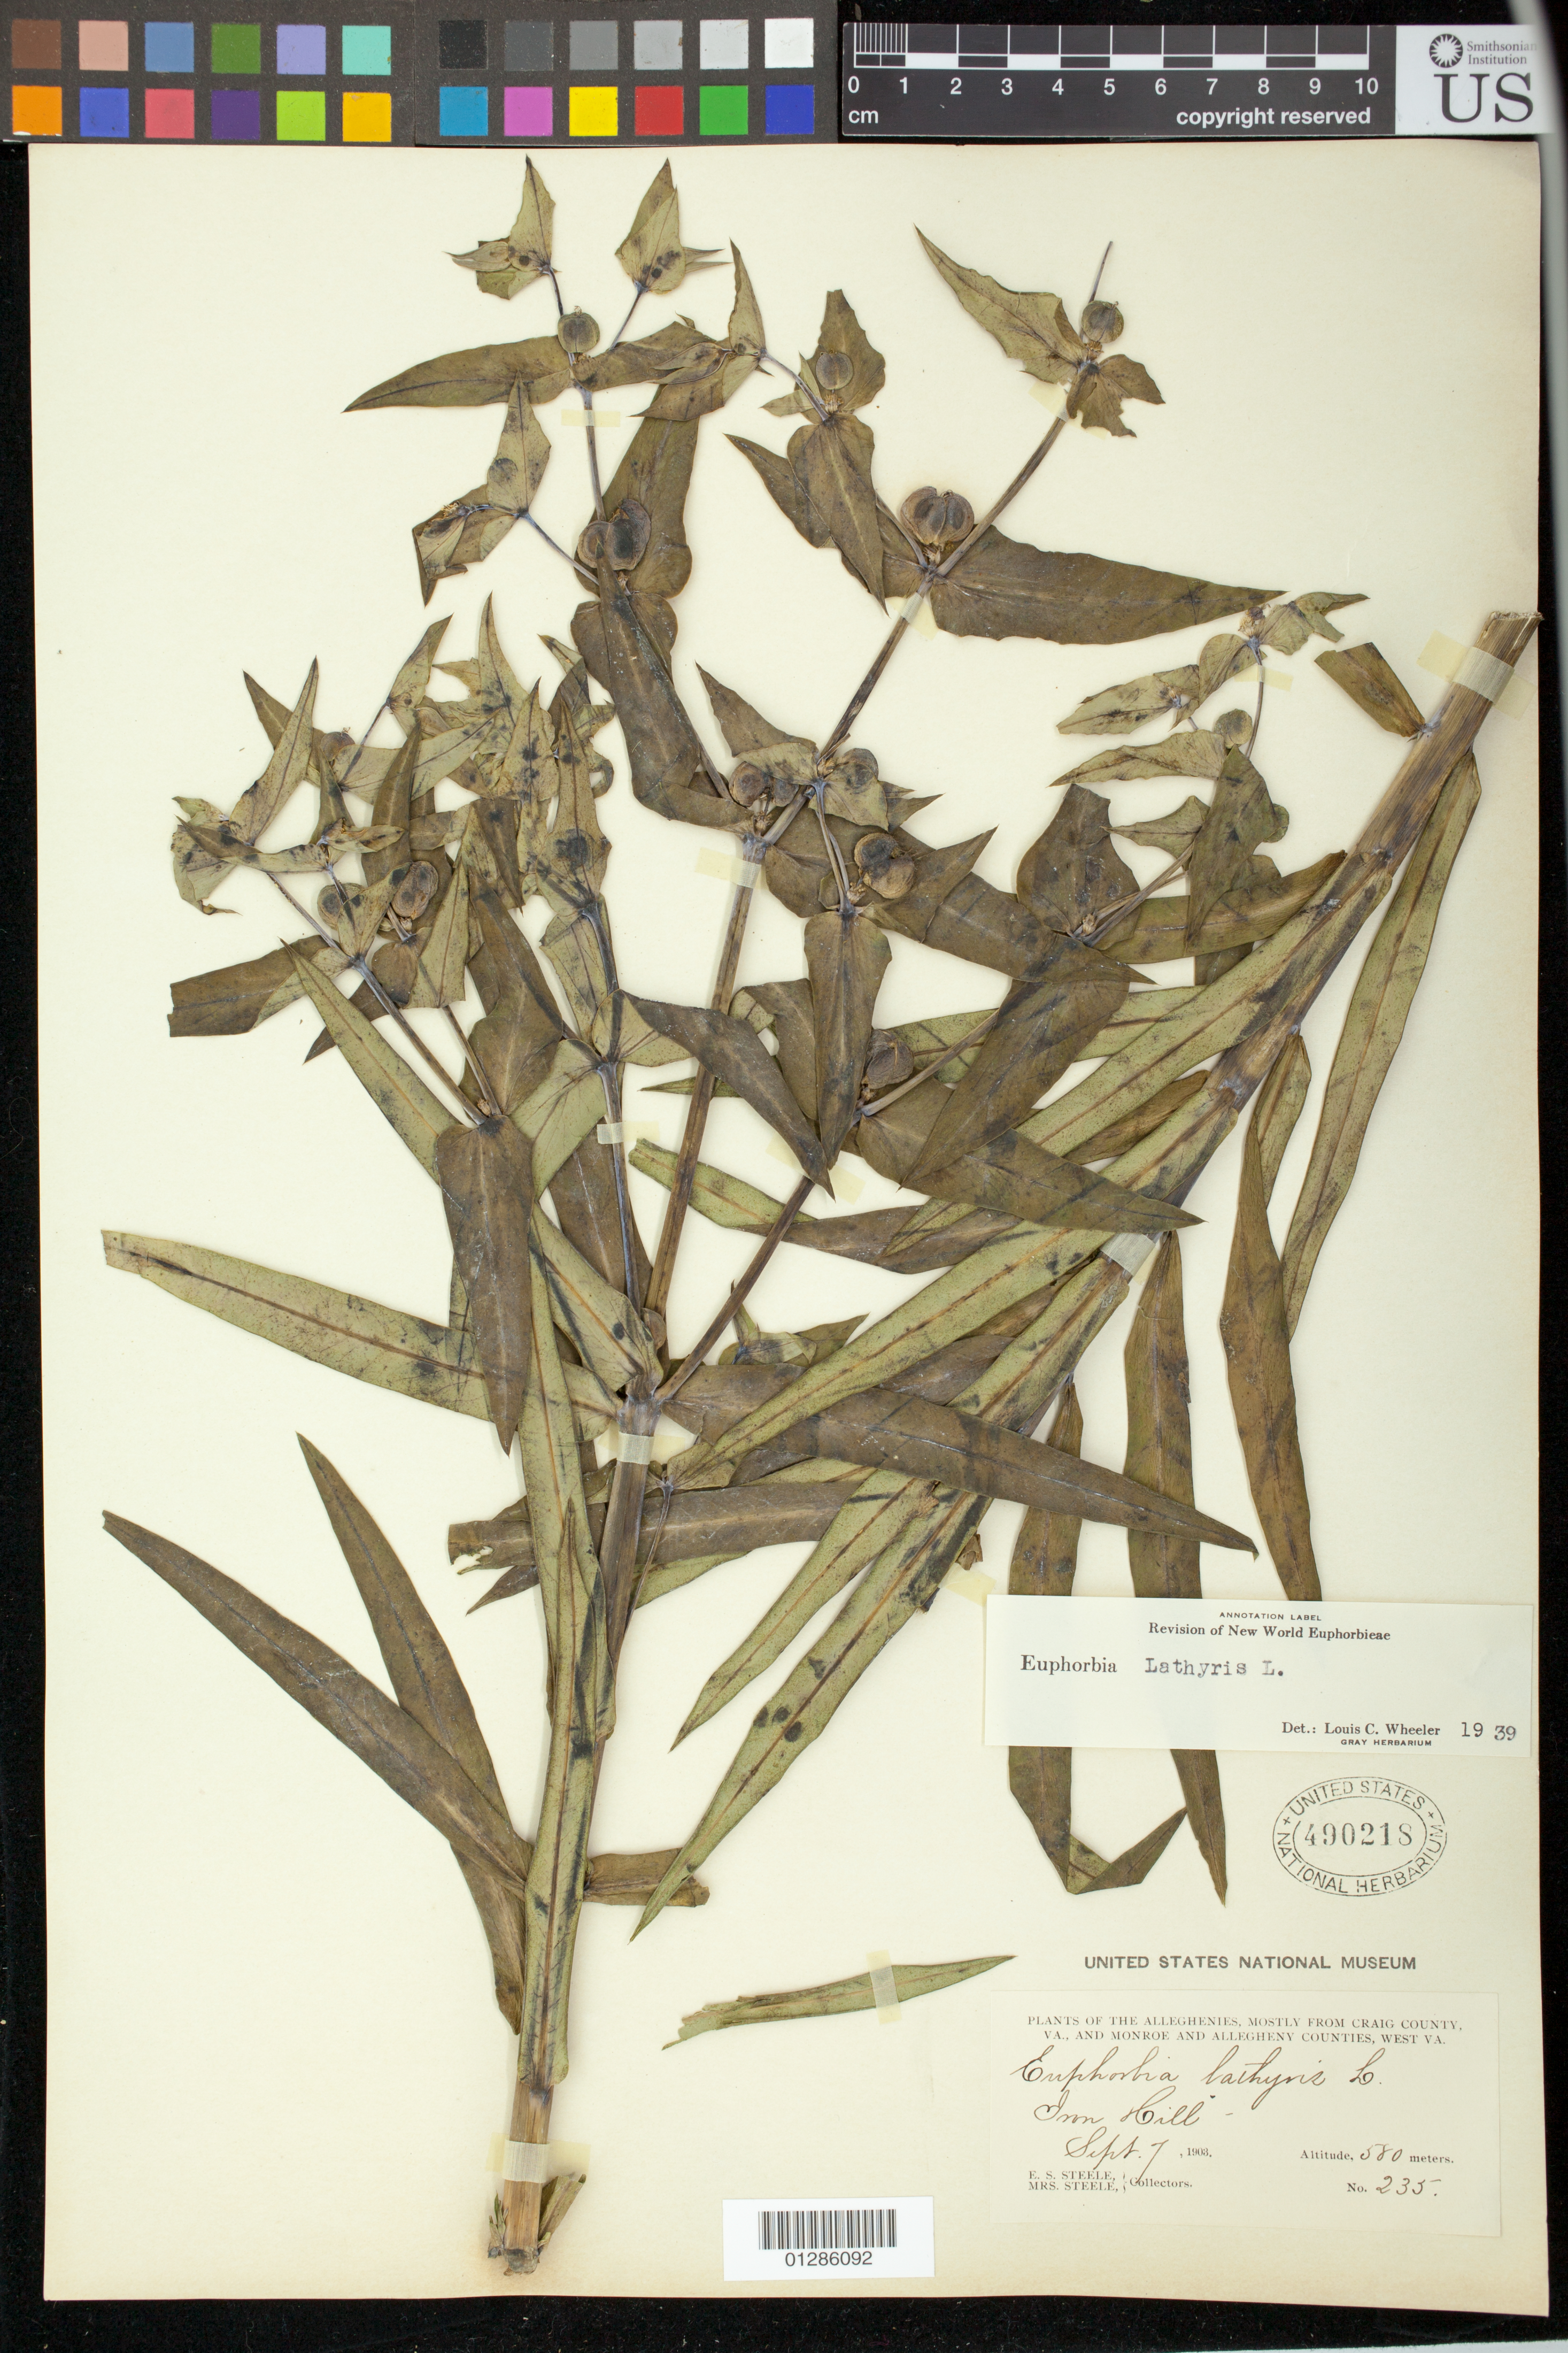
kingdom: Plantae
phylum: Tracheophyta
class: Magnoliopsida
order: Malpighiales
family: Euphorbiaceae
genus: Euphorbia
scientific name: Euphorbia lathyris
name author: L.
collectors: E. Steele & Mrs. E. S. Steele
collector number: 235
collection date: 1903-09-07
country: United States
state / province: Virginia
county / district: Alleghany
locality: Iron Hill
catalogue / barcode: US 490218